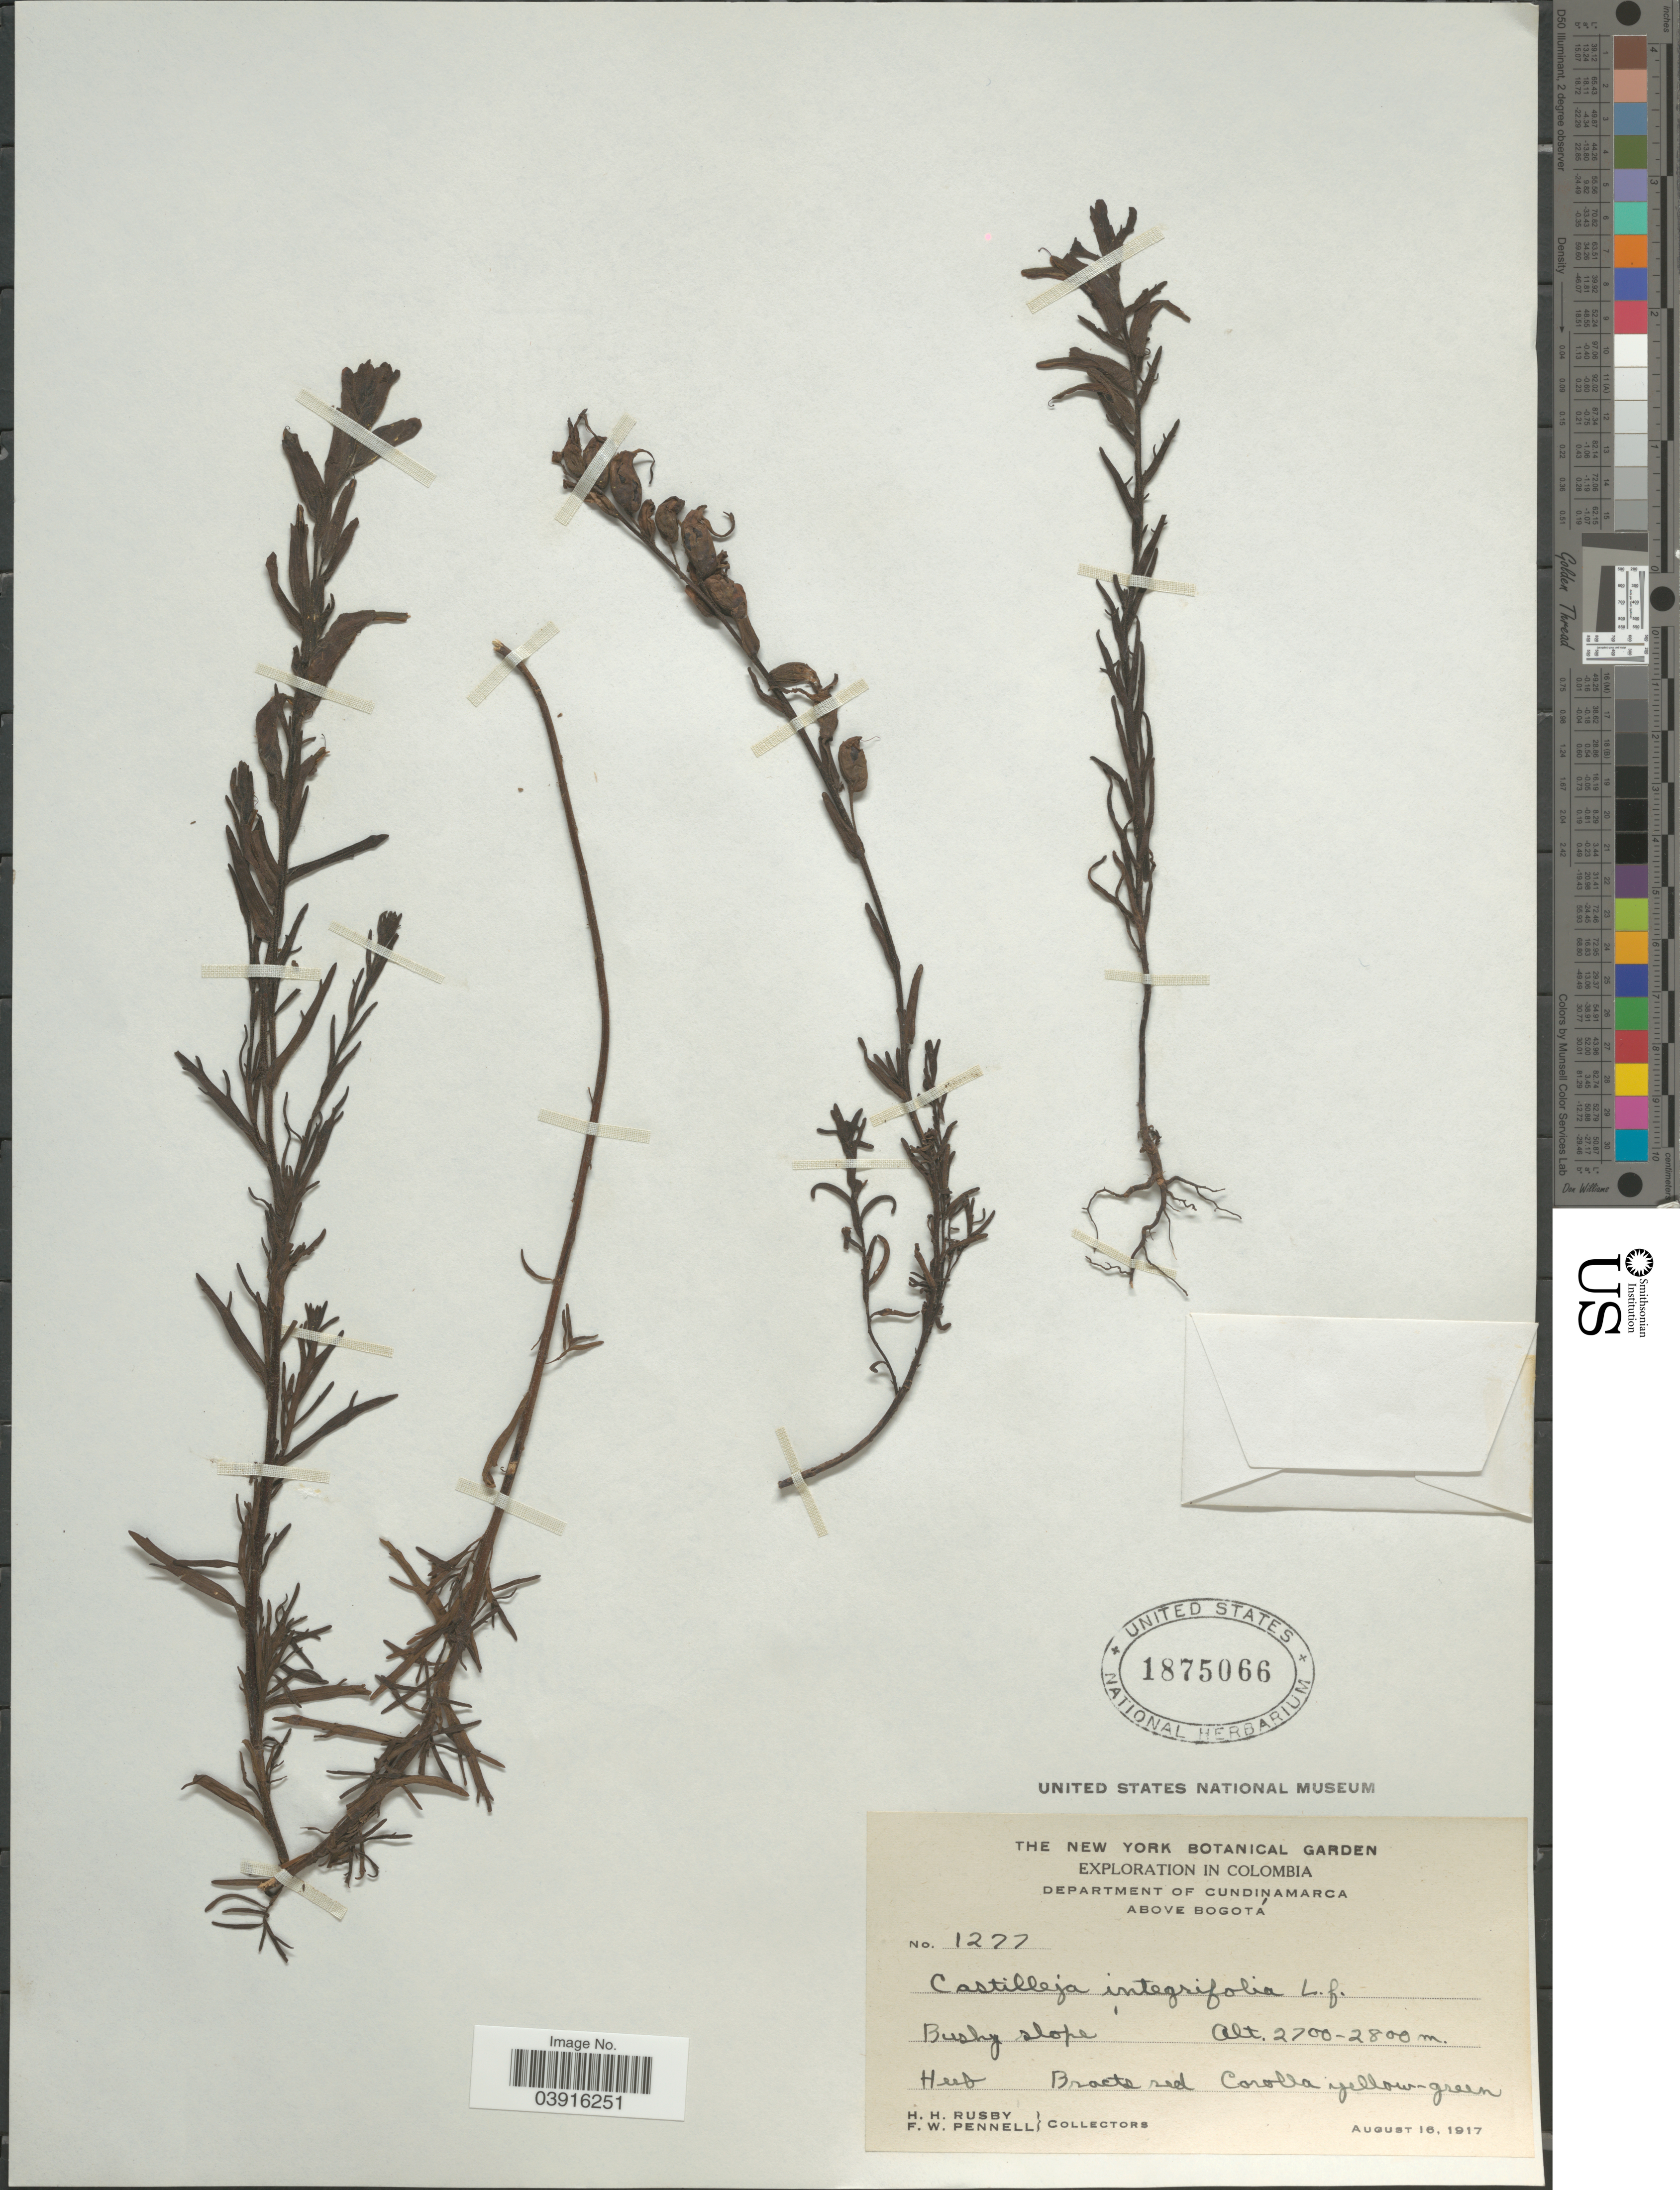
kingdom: Plantae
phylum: Tracheophyta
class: Magnoliopsida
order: Lamiales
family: Orobanchaceae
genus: Castilleja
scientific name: Castilleja fissifolia var. integrifolia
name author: (L. f.) Wedd.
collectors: H. H. Rusby & F. W. Pennell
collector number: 1277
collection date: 1917-08-16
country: Colombia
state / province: Cundinamarca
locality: Above Bogotá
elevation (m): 2700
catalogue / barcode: US 1875066